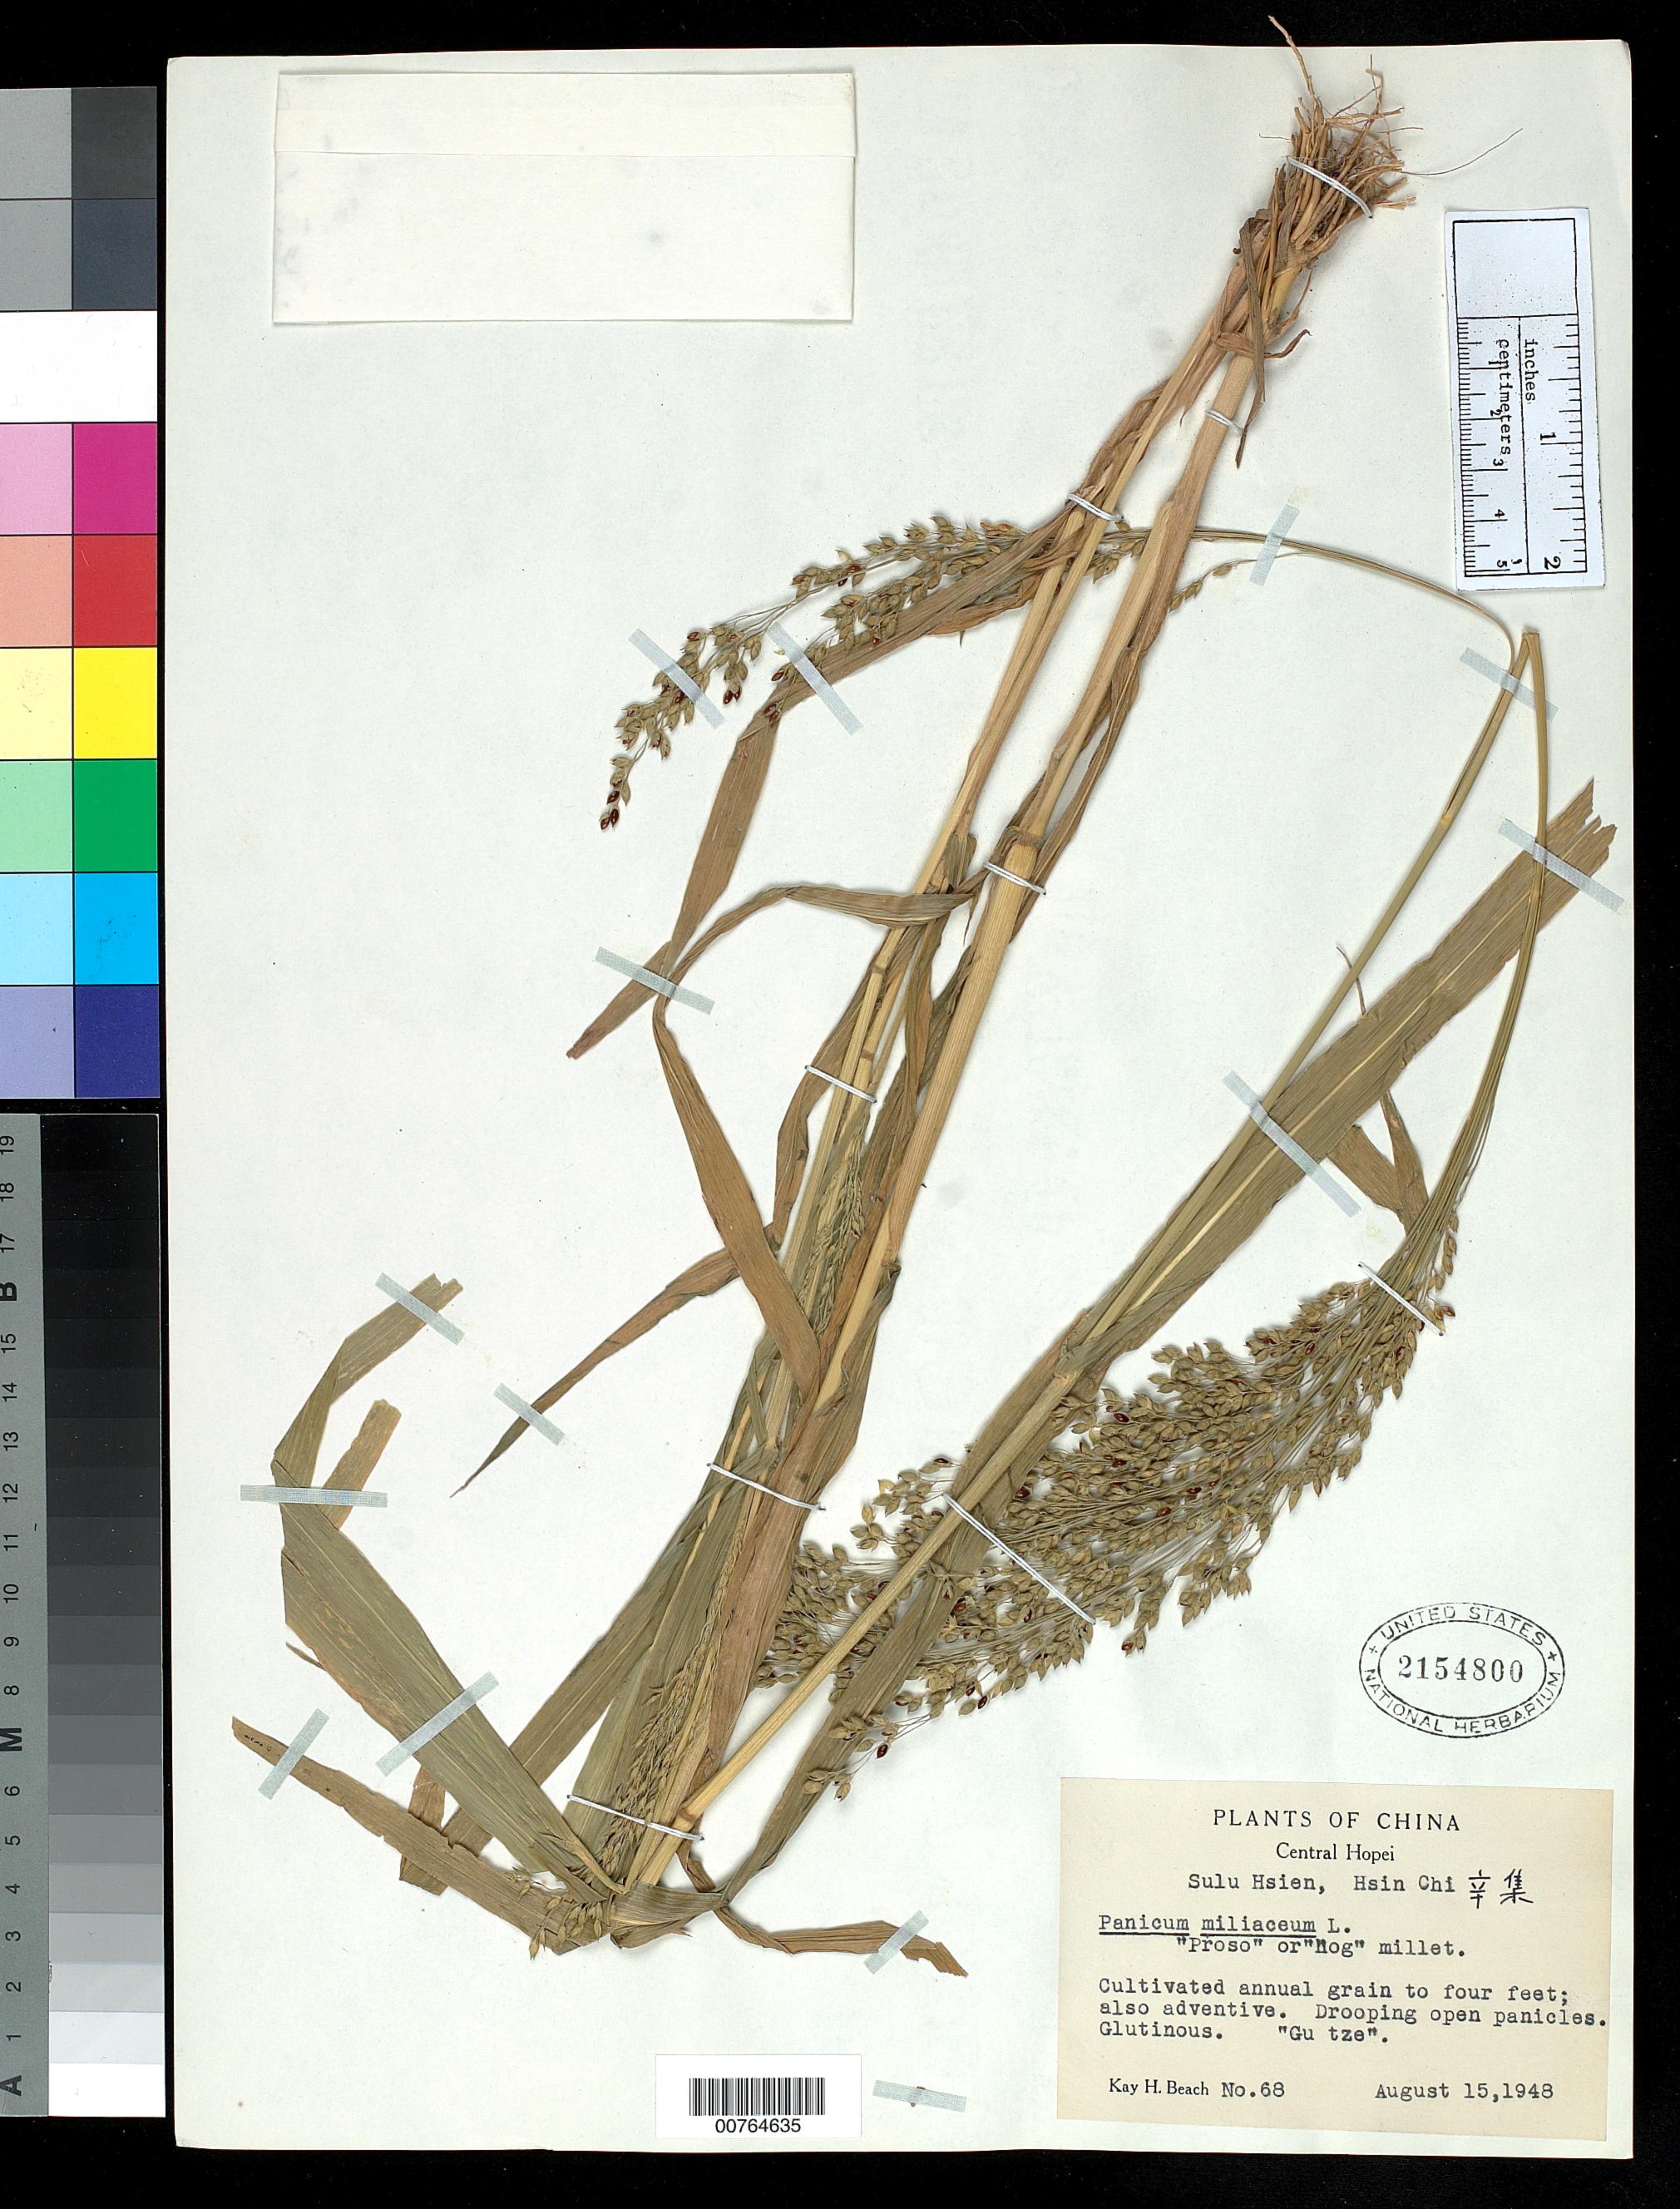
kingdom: Plantae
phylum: Tracheophyta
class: Liliopsida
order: Poales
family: Poaceae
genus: Panicum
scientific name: Panicum miliaceum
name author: L.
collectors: K. H. Beach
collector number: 68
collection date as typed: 15 Aug 1948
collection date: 1948-08-15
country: China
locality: Central Hopei, Sulu Hsien, Hsin Chi.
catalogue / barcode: US 2154800